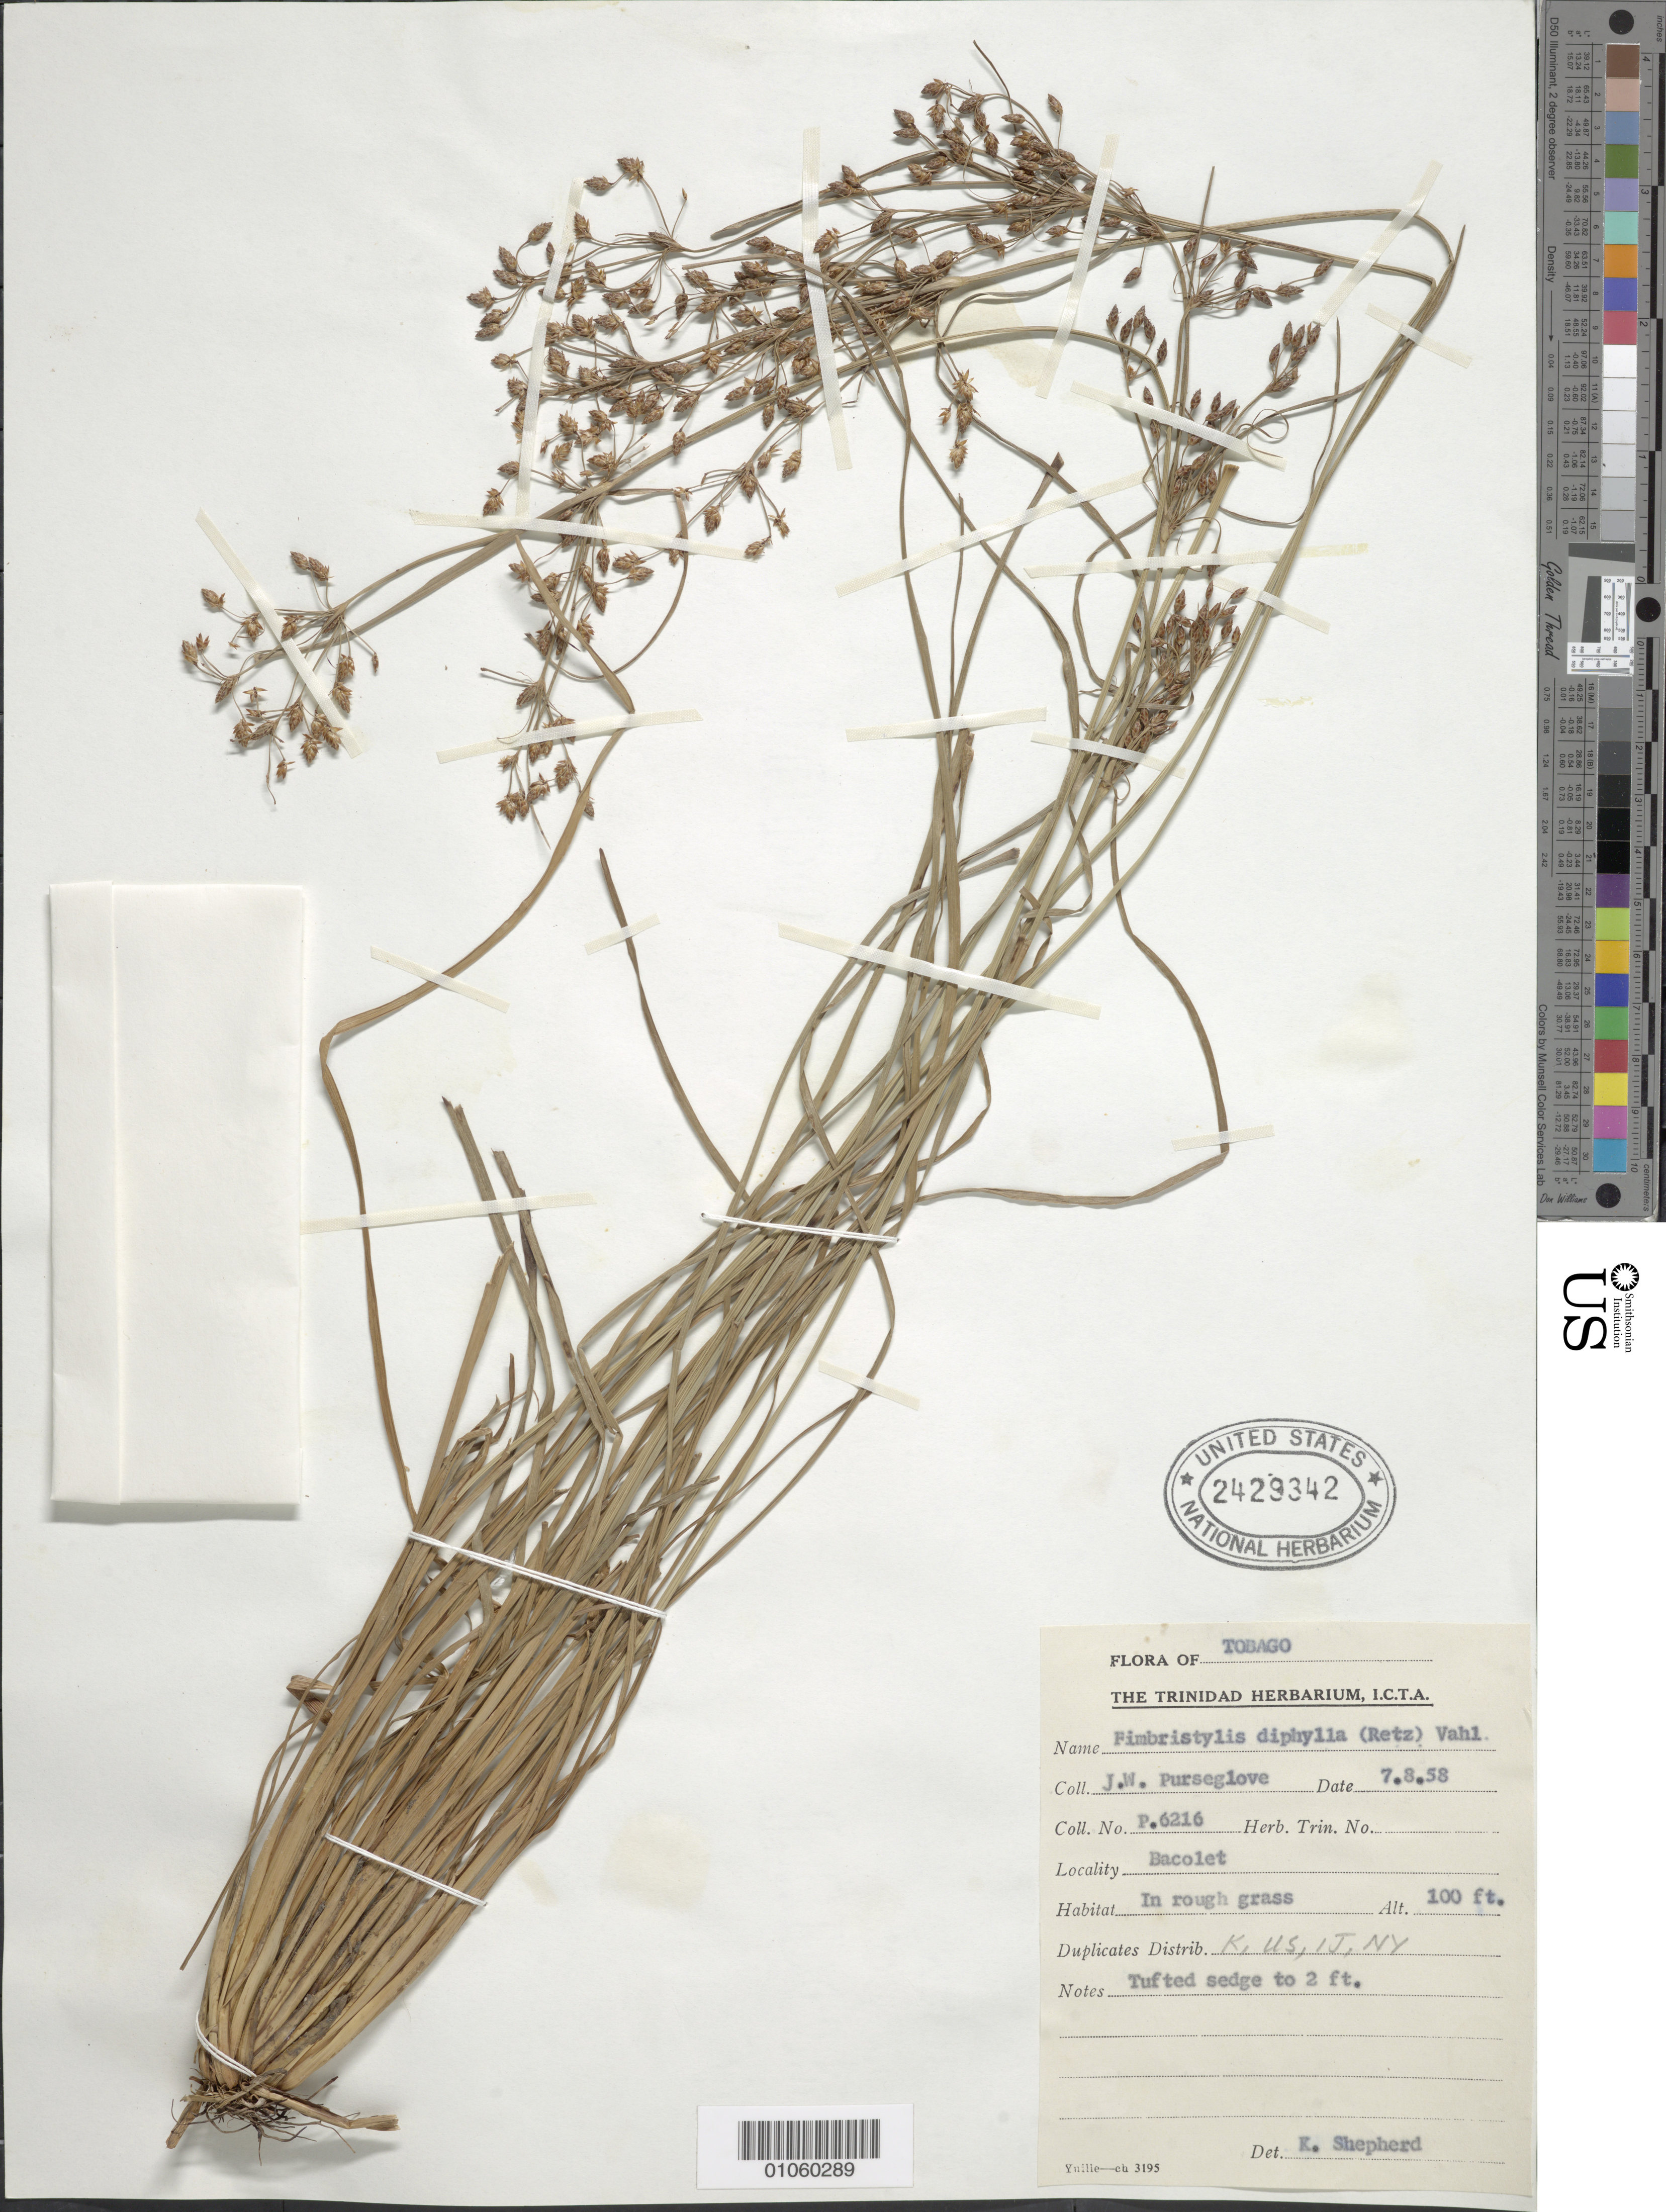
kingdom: Plantae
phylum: Tracheophyta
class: Liliopsida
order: Poales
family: Cyperaceae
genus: Fimbristylis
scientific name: Fimbristylis annua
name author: (All.) Roem. & Schult.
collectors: J. Purseglove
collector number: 6216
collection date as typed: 07 Aug 1958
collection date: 1958-08-07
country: Trinidad and Tobago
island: Tobago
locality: Bacolet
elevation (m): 30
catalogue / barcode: US 2429342